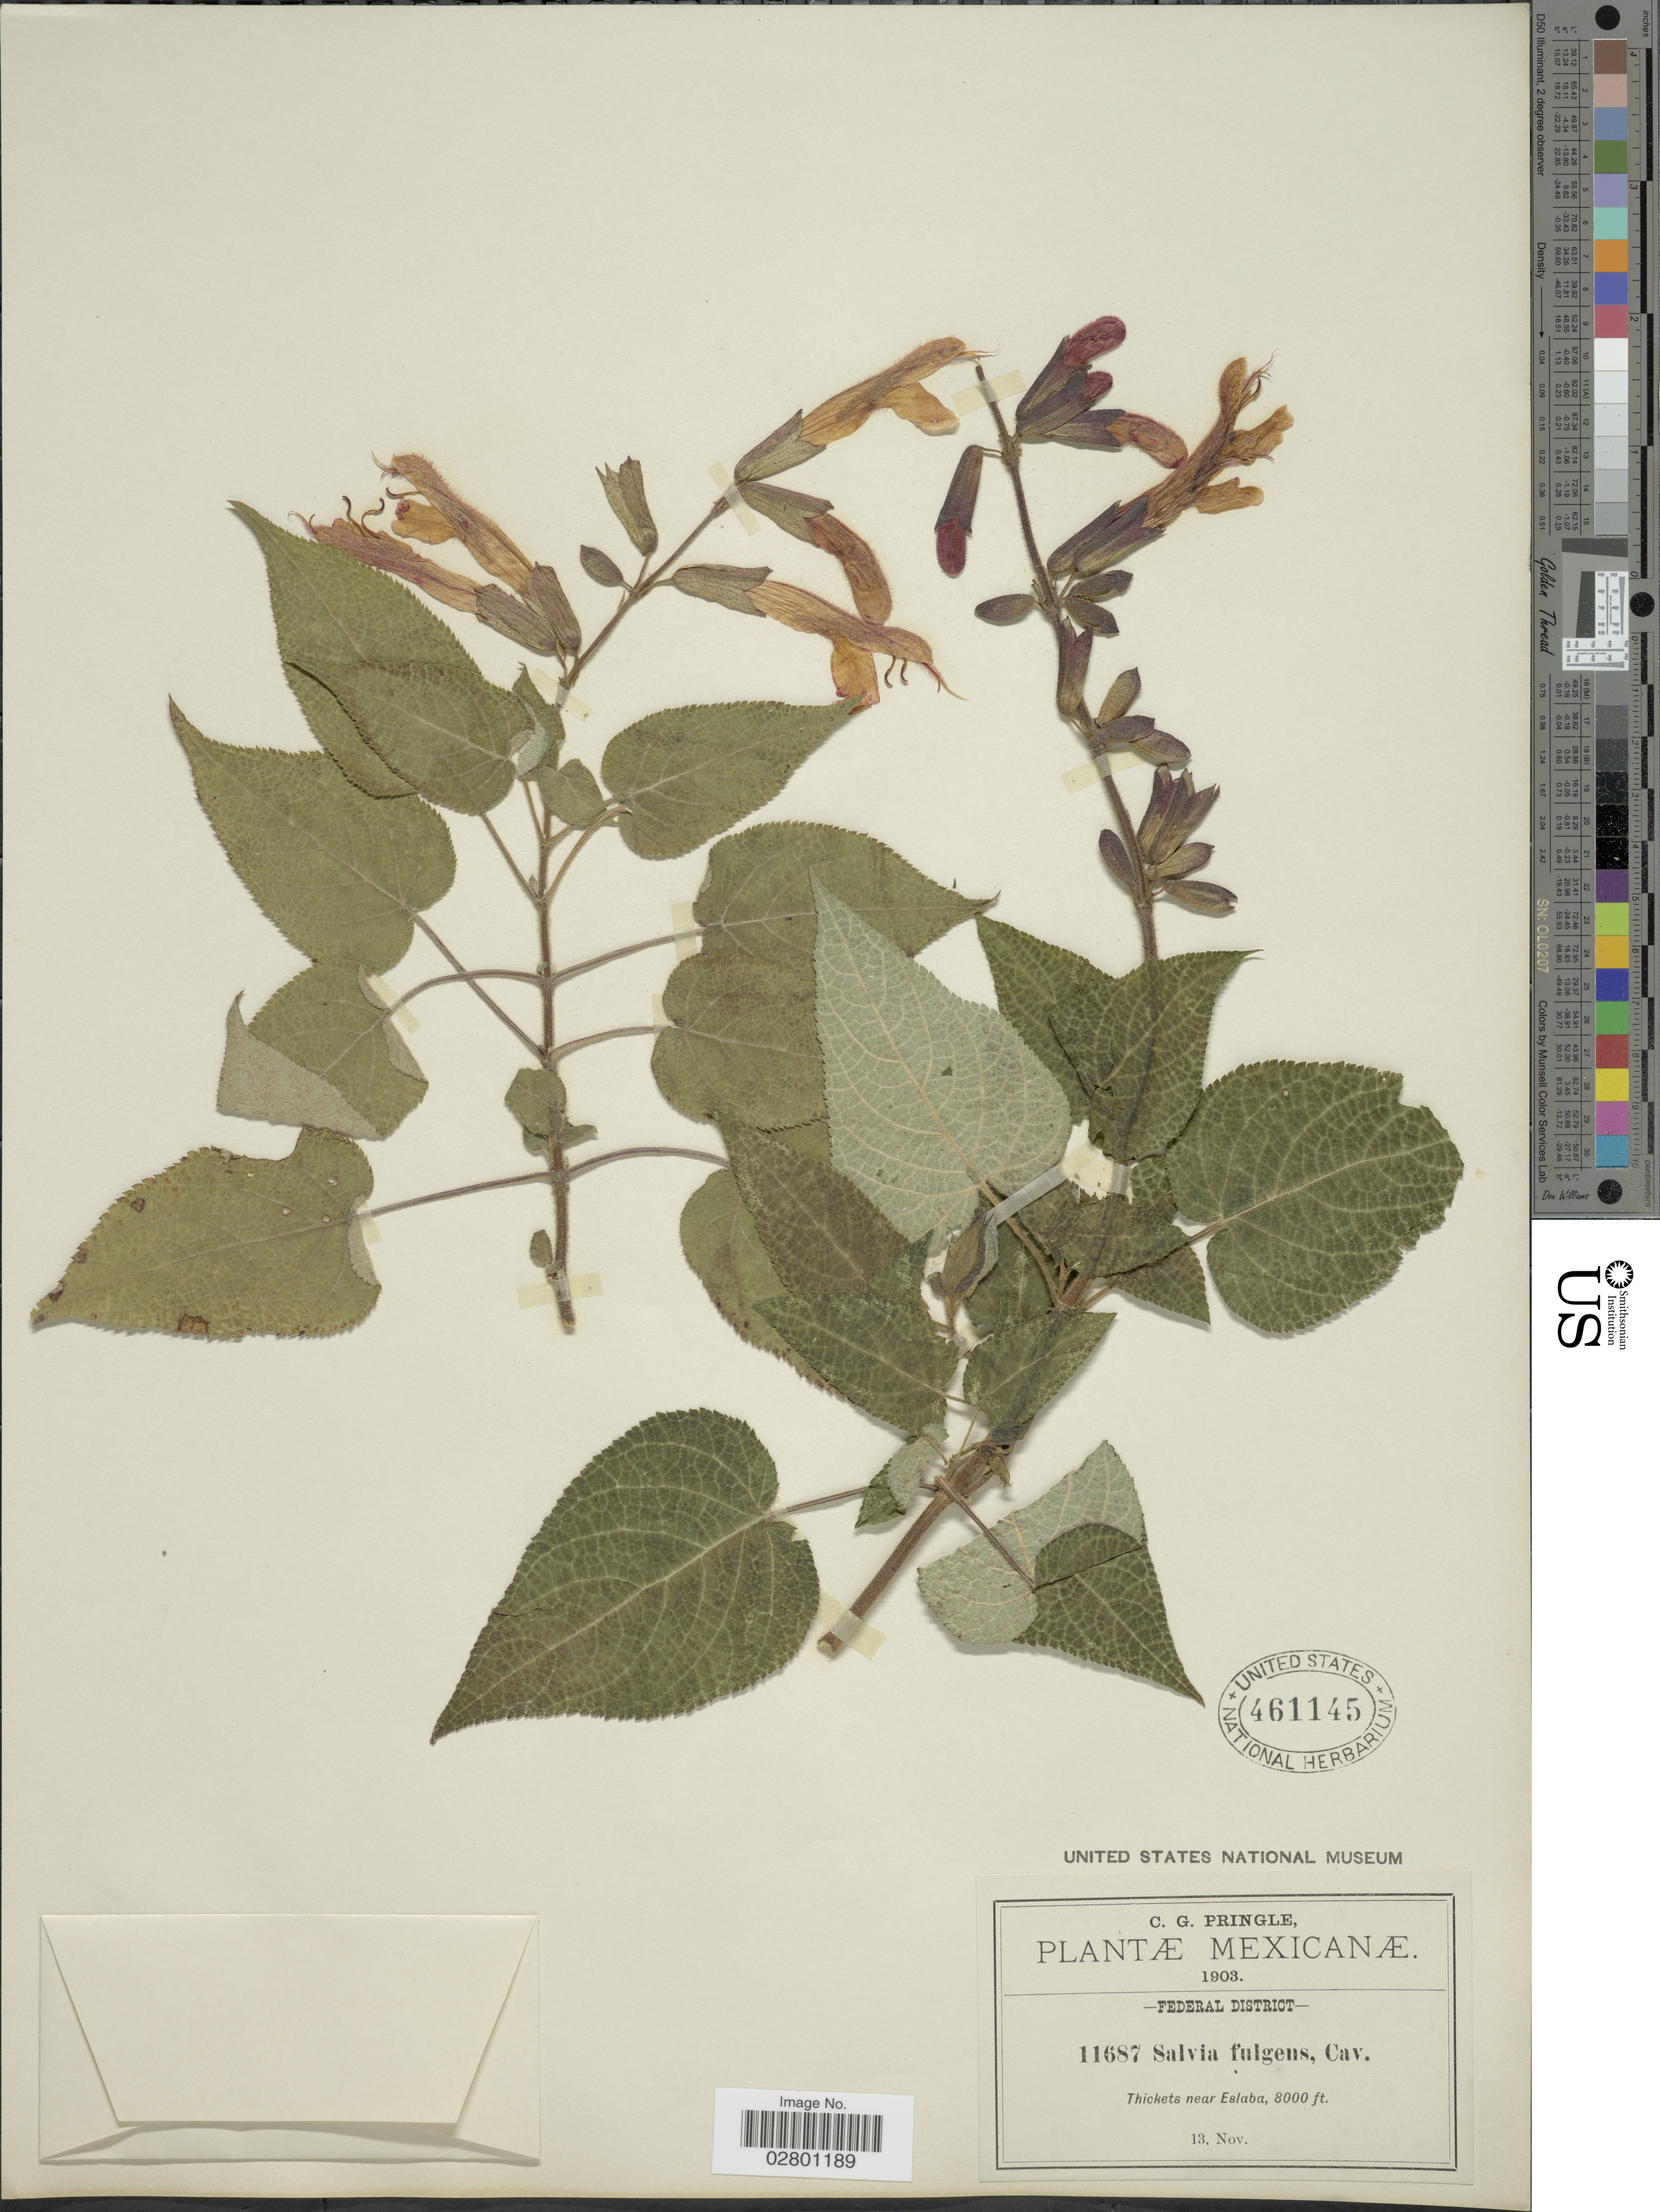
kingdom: Plantae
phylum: Tracheophyta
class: Magnoliopsida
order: Lamiales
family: Lamiaceae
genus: Salvia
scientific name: Salvia fulgens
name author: Cav.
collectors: C. G. Pringle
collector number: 11687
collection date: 1903-11-13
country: Mexico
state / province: Distrito Federal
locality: Federal District. Thickets near Eslaba.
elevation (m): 2438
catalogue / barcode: US 461145